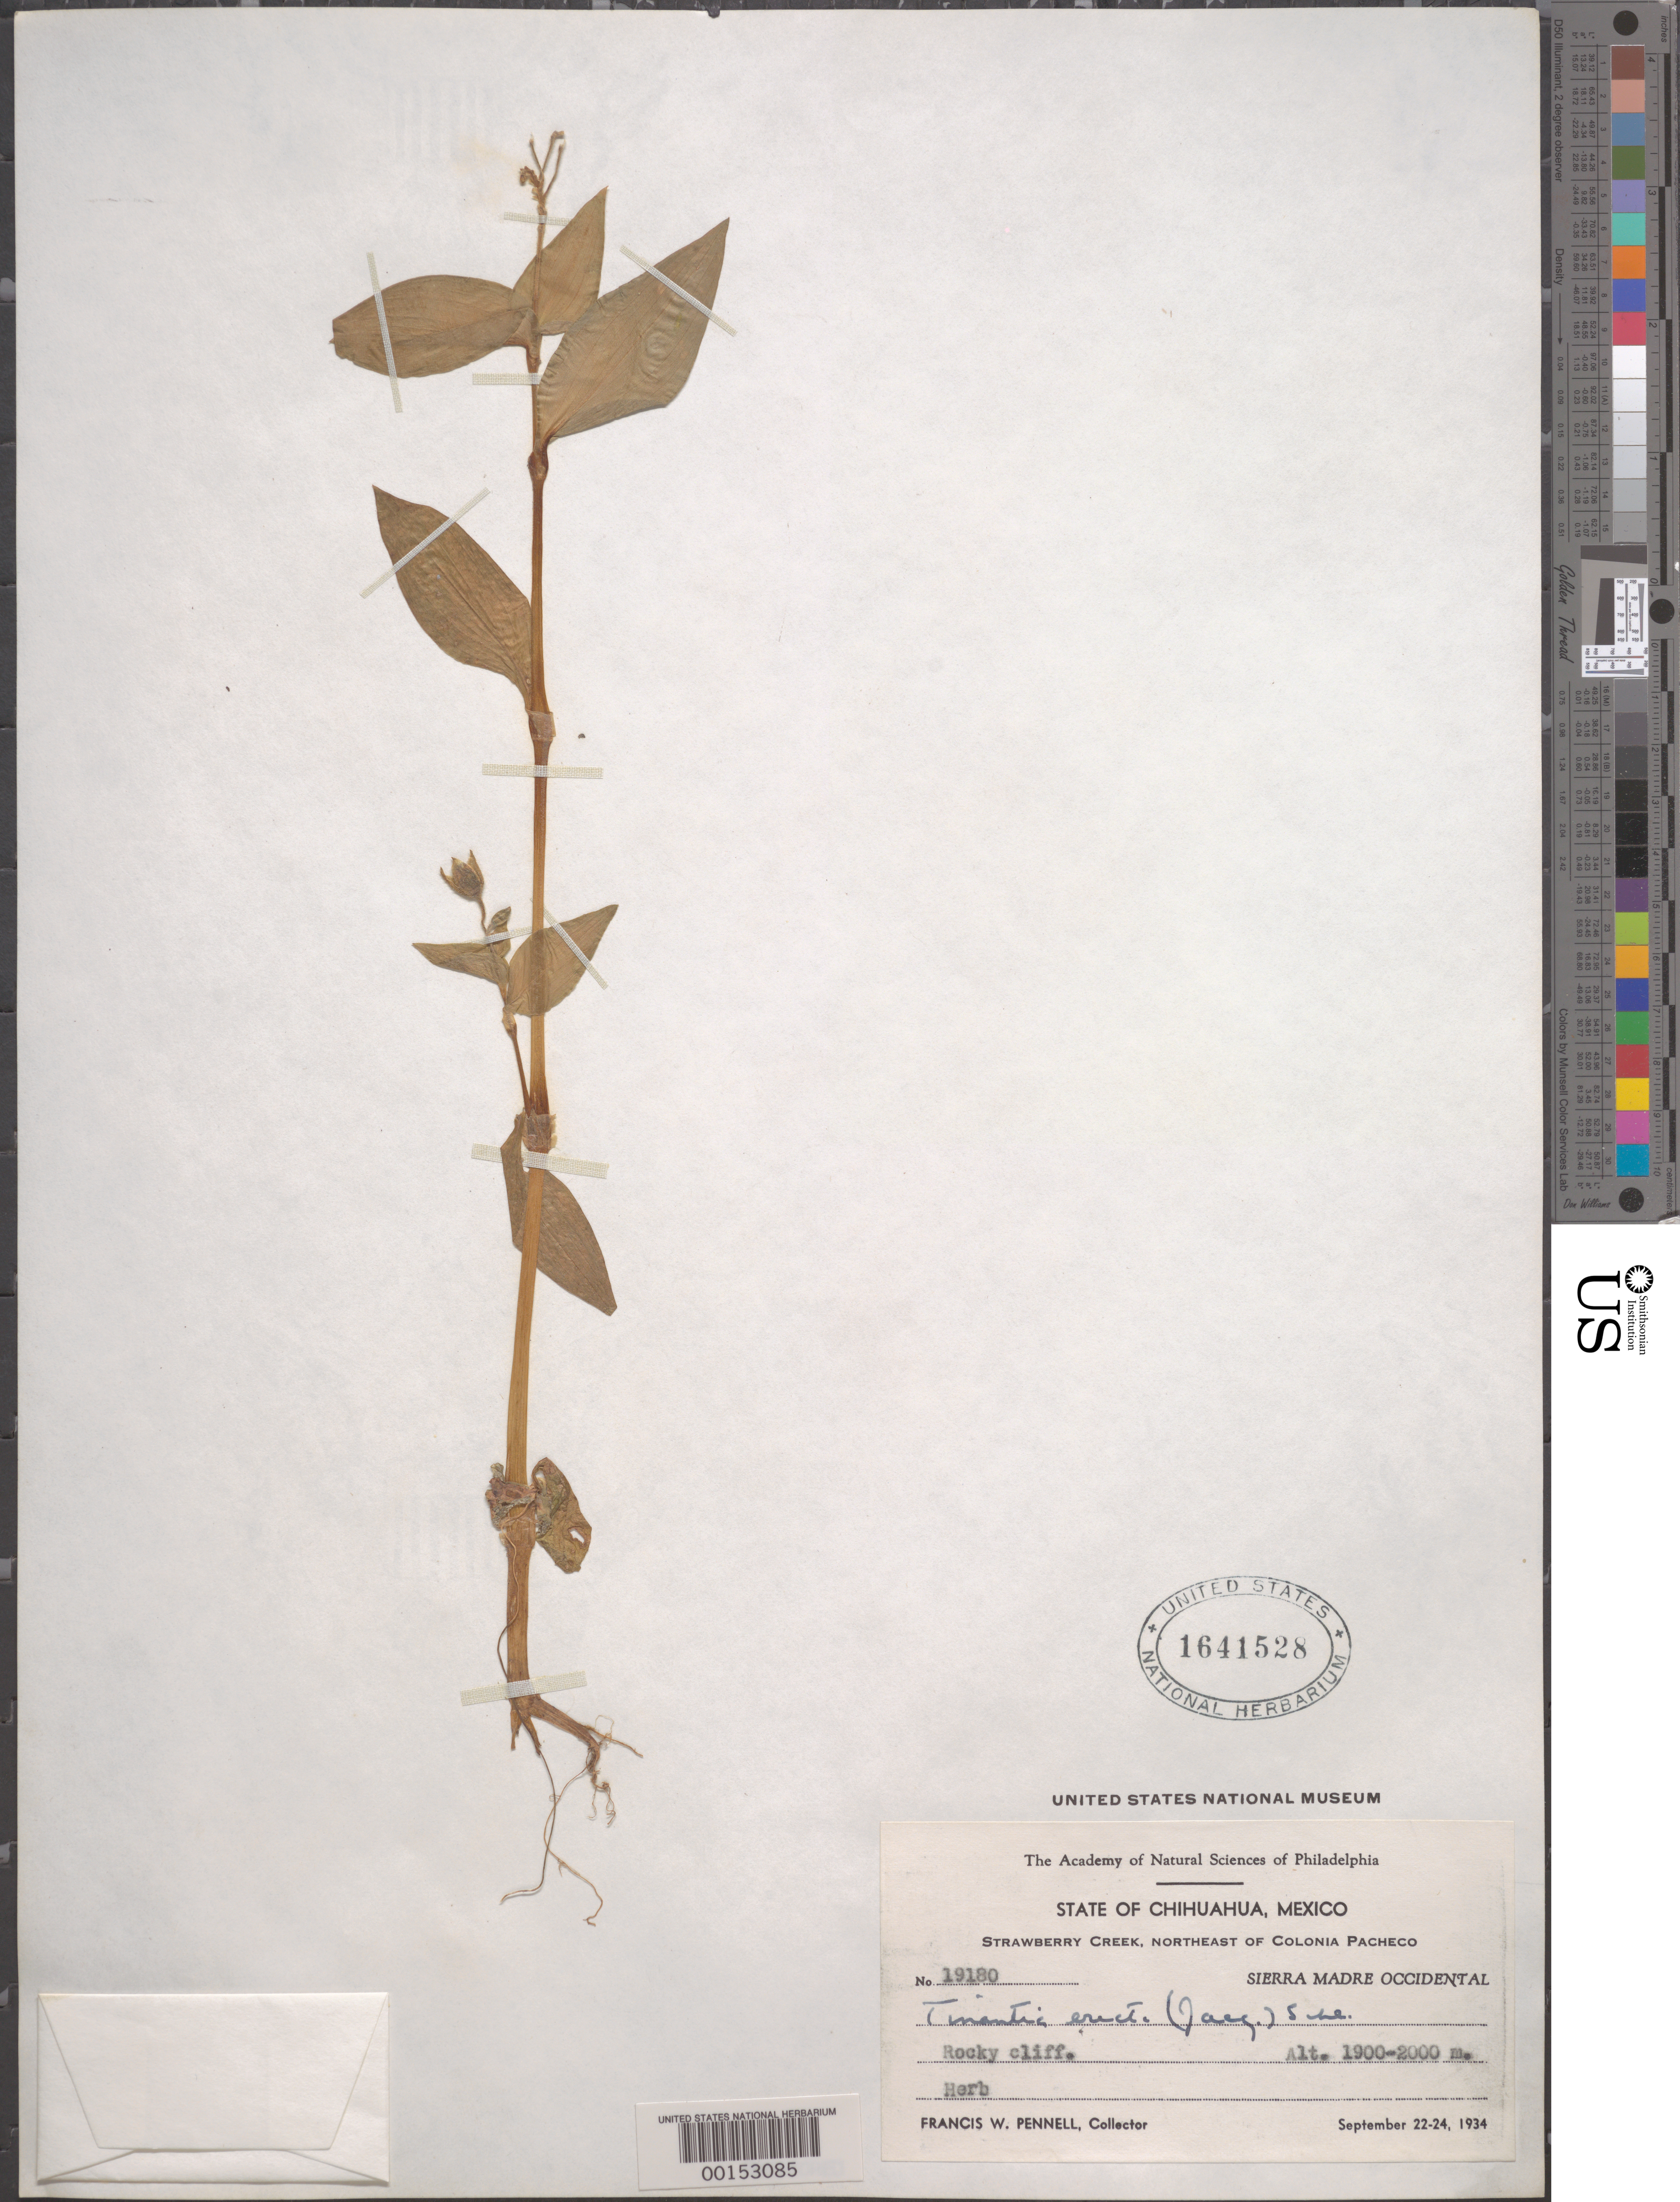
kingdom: Plantae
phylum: Tracheophyta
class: Liliopsida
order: Commelinales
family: Commelinaceae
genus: Tinantia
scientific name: Tinantia erecta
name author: (Jacq.) Fenzl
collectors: F. W. Pennell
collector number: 19180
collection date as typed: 22 Sep 1934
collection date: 1934-09-22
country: Mexico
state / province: Chihuahua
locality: Strawberry Creek, NE of Colonia Pacheco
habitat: Rocky cliff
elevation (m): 1900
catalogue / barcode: US 1641528